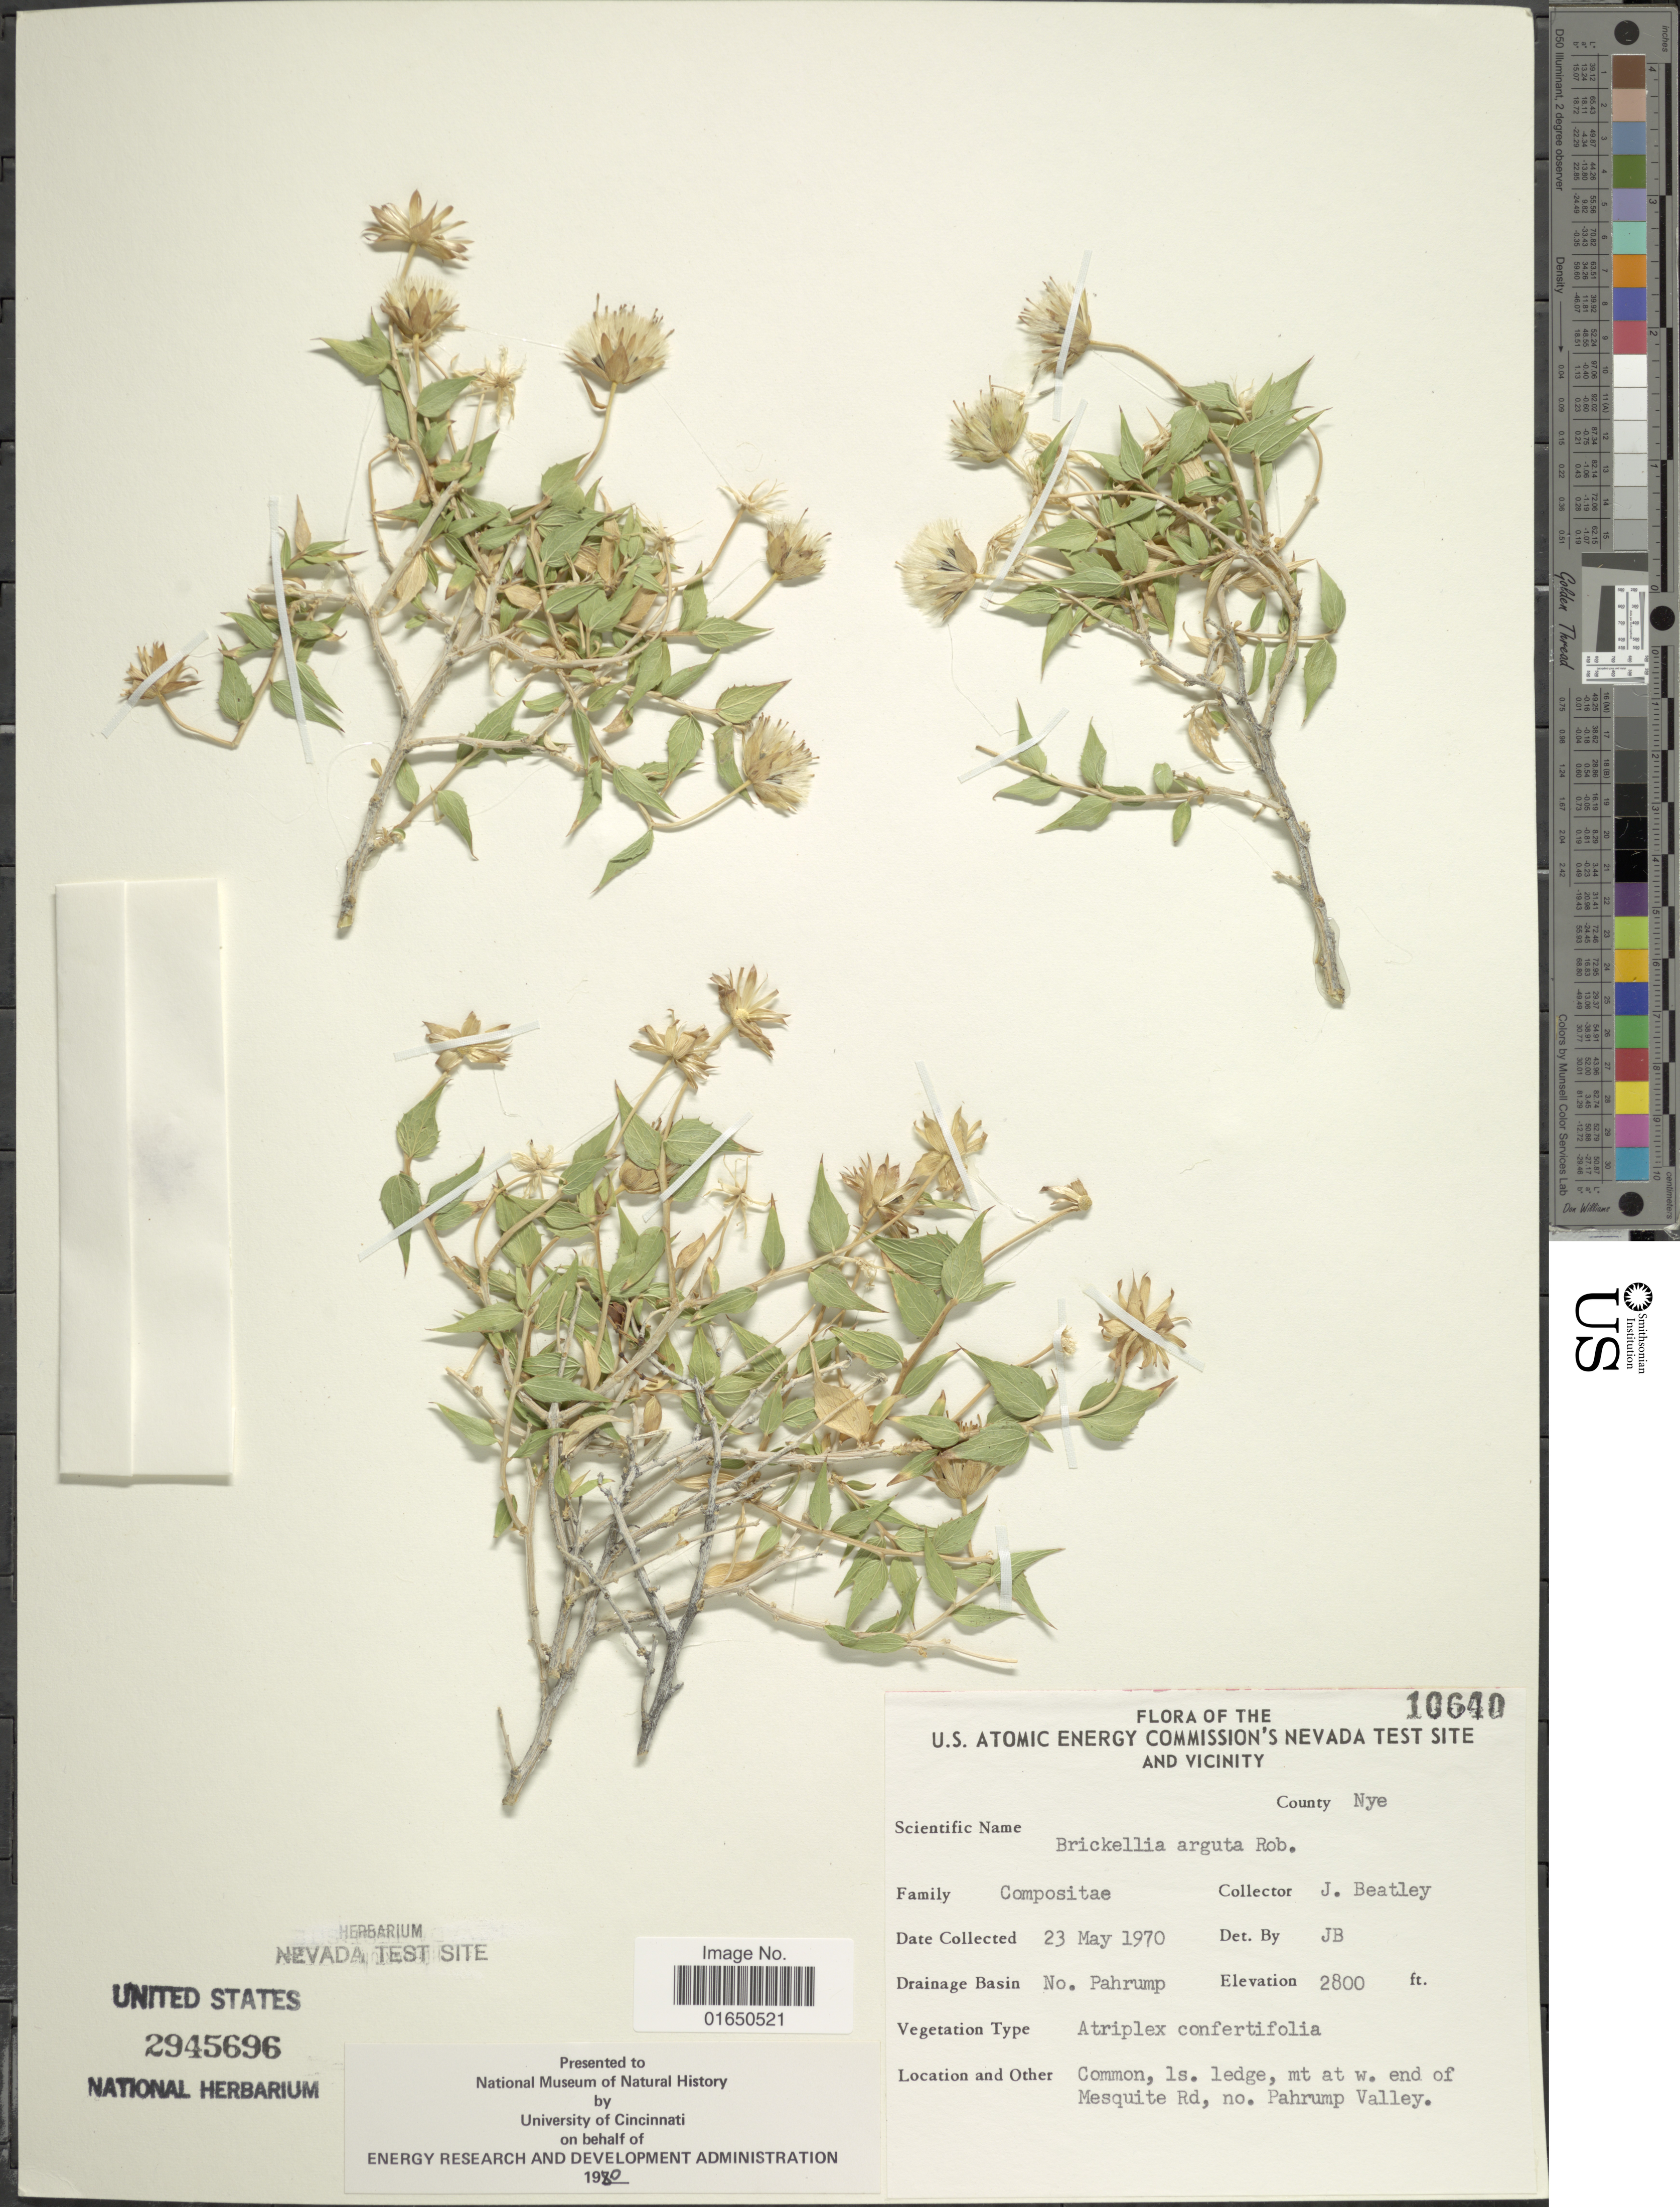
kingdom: Plantae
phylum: Tracheophyta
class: Magnoliopsida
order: Asterales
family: Asteraceae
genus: Brickellia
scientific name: Brickellia arguta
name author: B.L. Rob.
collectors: J. C. Beatley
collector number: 10640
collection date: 1970-05-23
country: United States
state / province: Nevada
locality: U. S. Atomic Energy Commission's Nevada's Test site and vicinity. County Nye. Drainage Basin No. Bahrump. 1s. ledge, mt at w. end of Mesquite Rd, no. Pahrump Valley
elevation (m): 853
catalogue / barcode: US 2945696